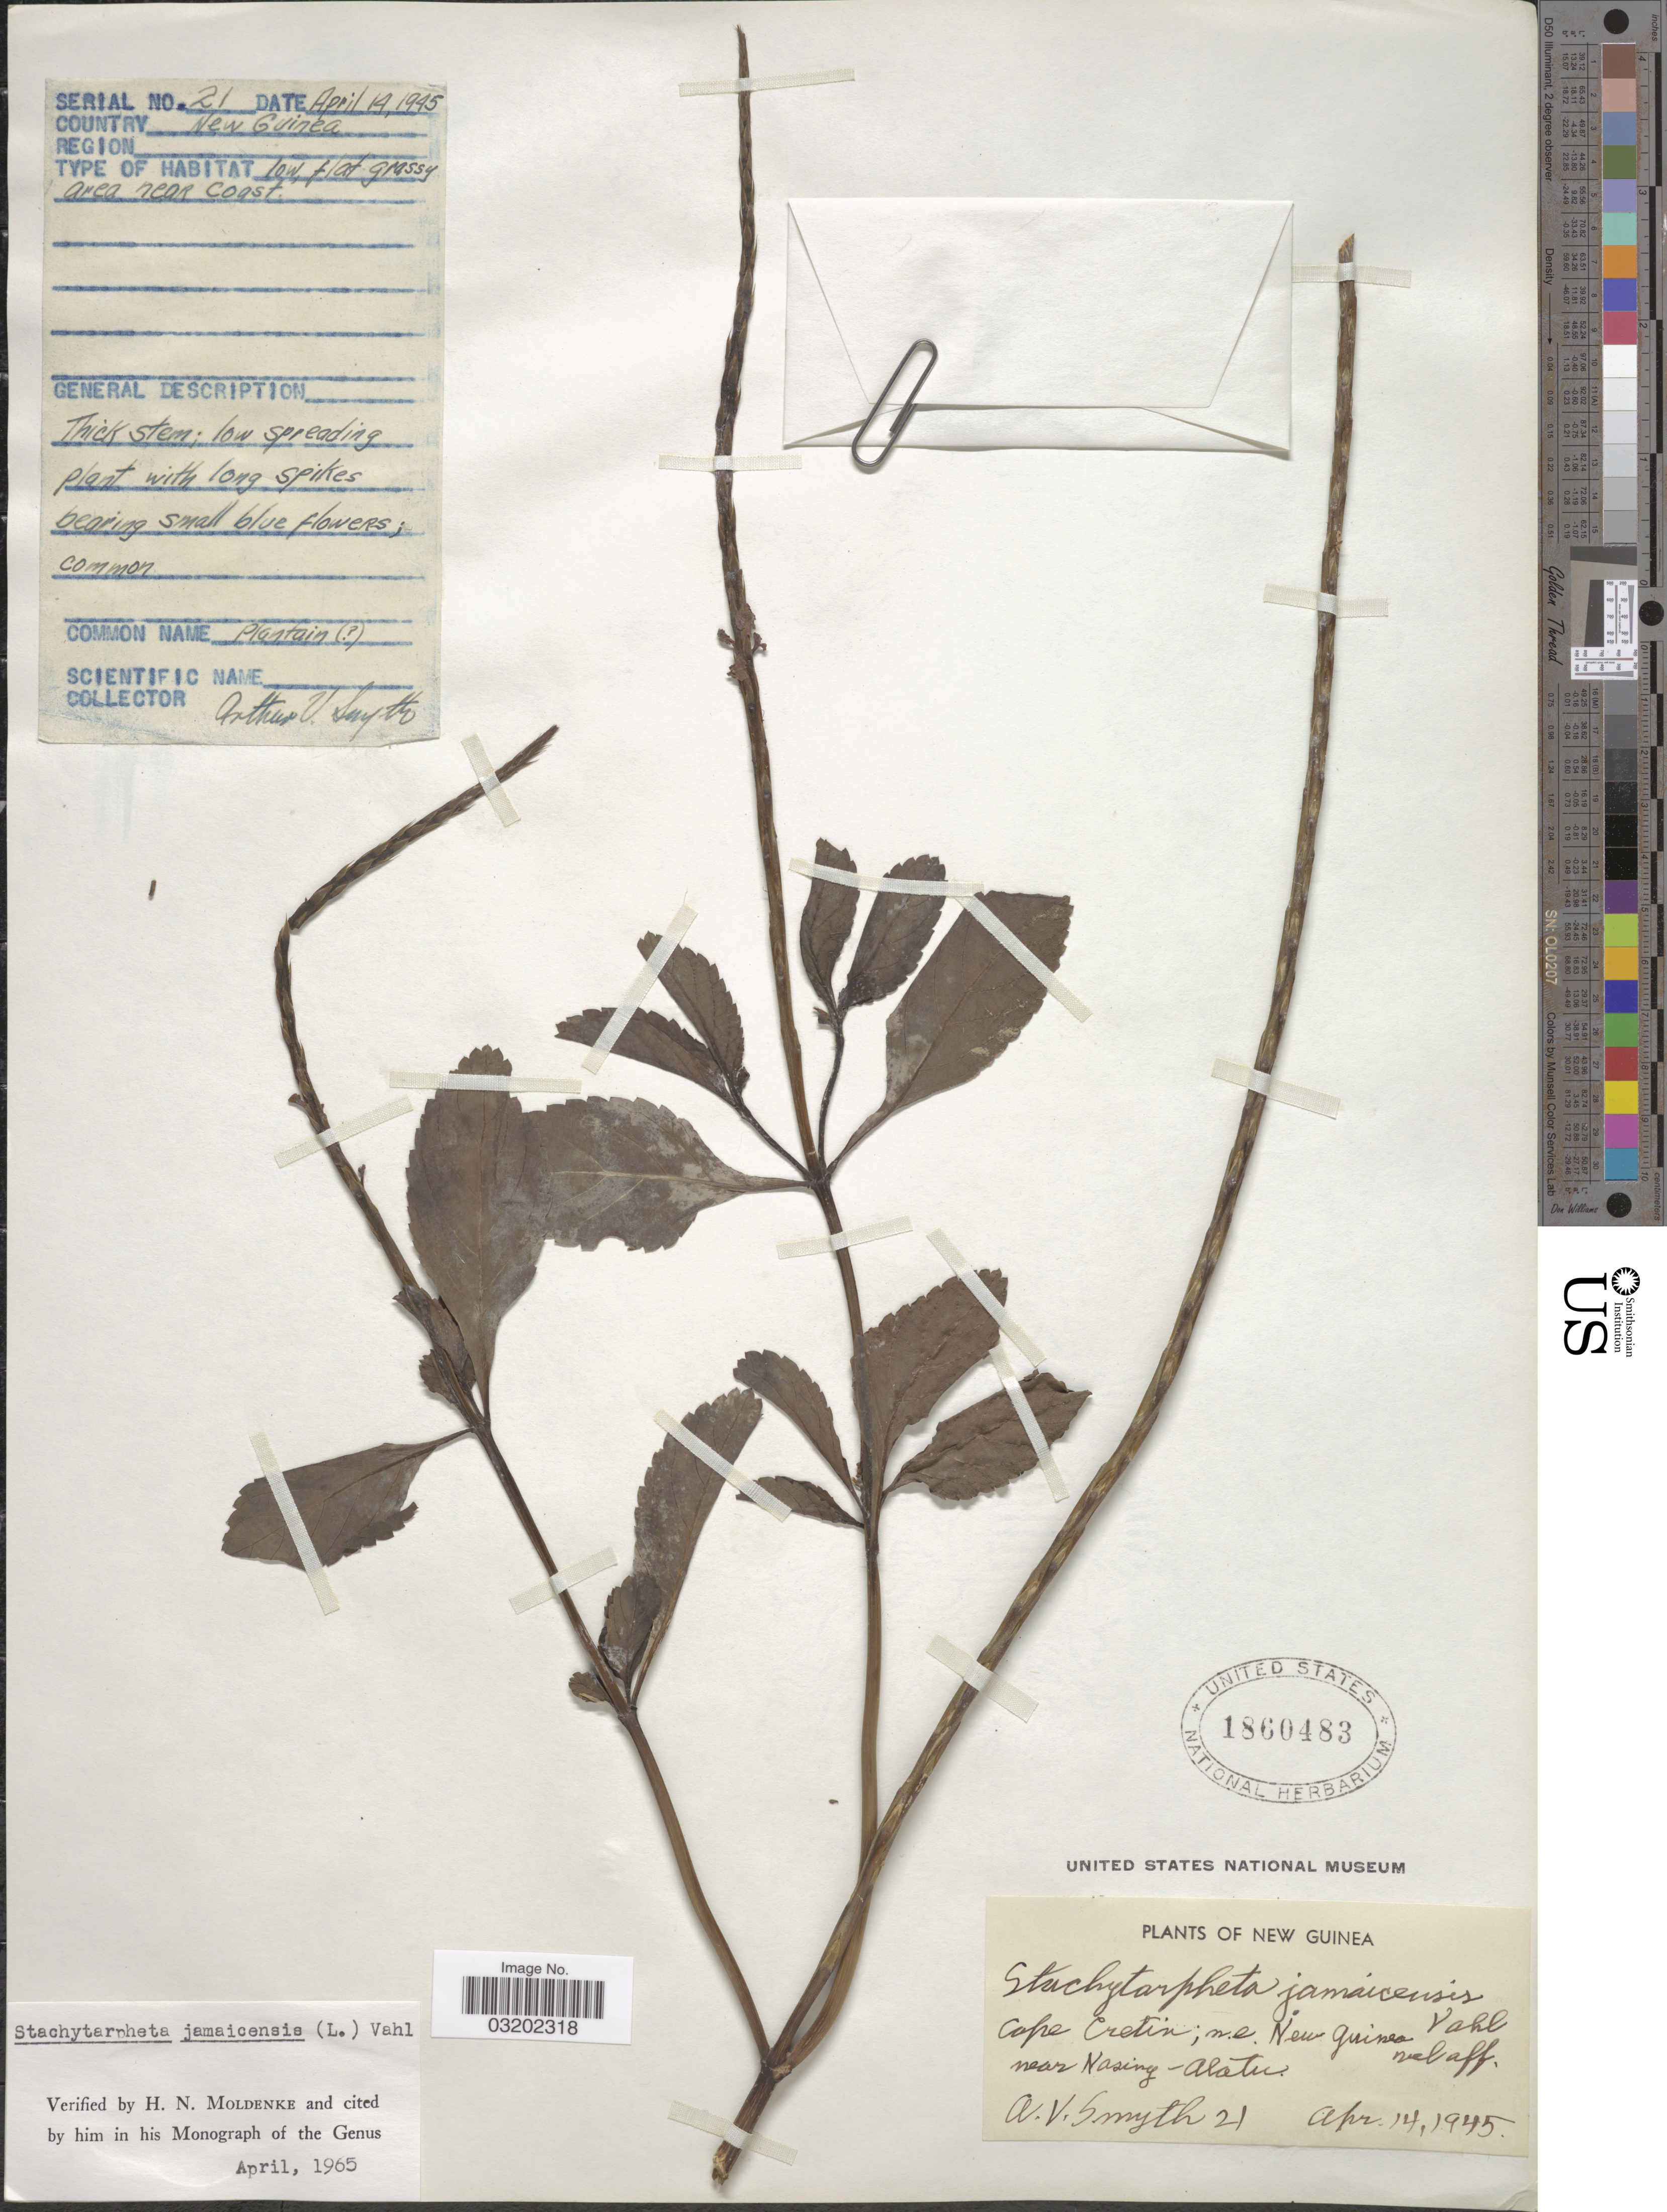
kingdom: Plantae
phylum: Tracheophyta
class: Magnoliopsida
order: Lamiales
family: Verbenaceae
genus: Stachytarpheta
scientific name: Stachytarpheta jamaicensis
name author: (L.) Vahl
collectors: A. V. Smyth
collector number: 21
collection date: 1945-04-14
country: Papua New Guinea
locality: New Guinea. Cape Cretin, n.e. New Guinea near Kasing-Alatu.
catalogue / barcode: US 1860483